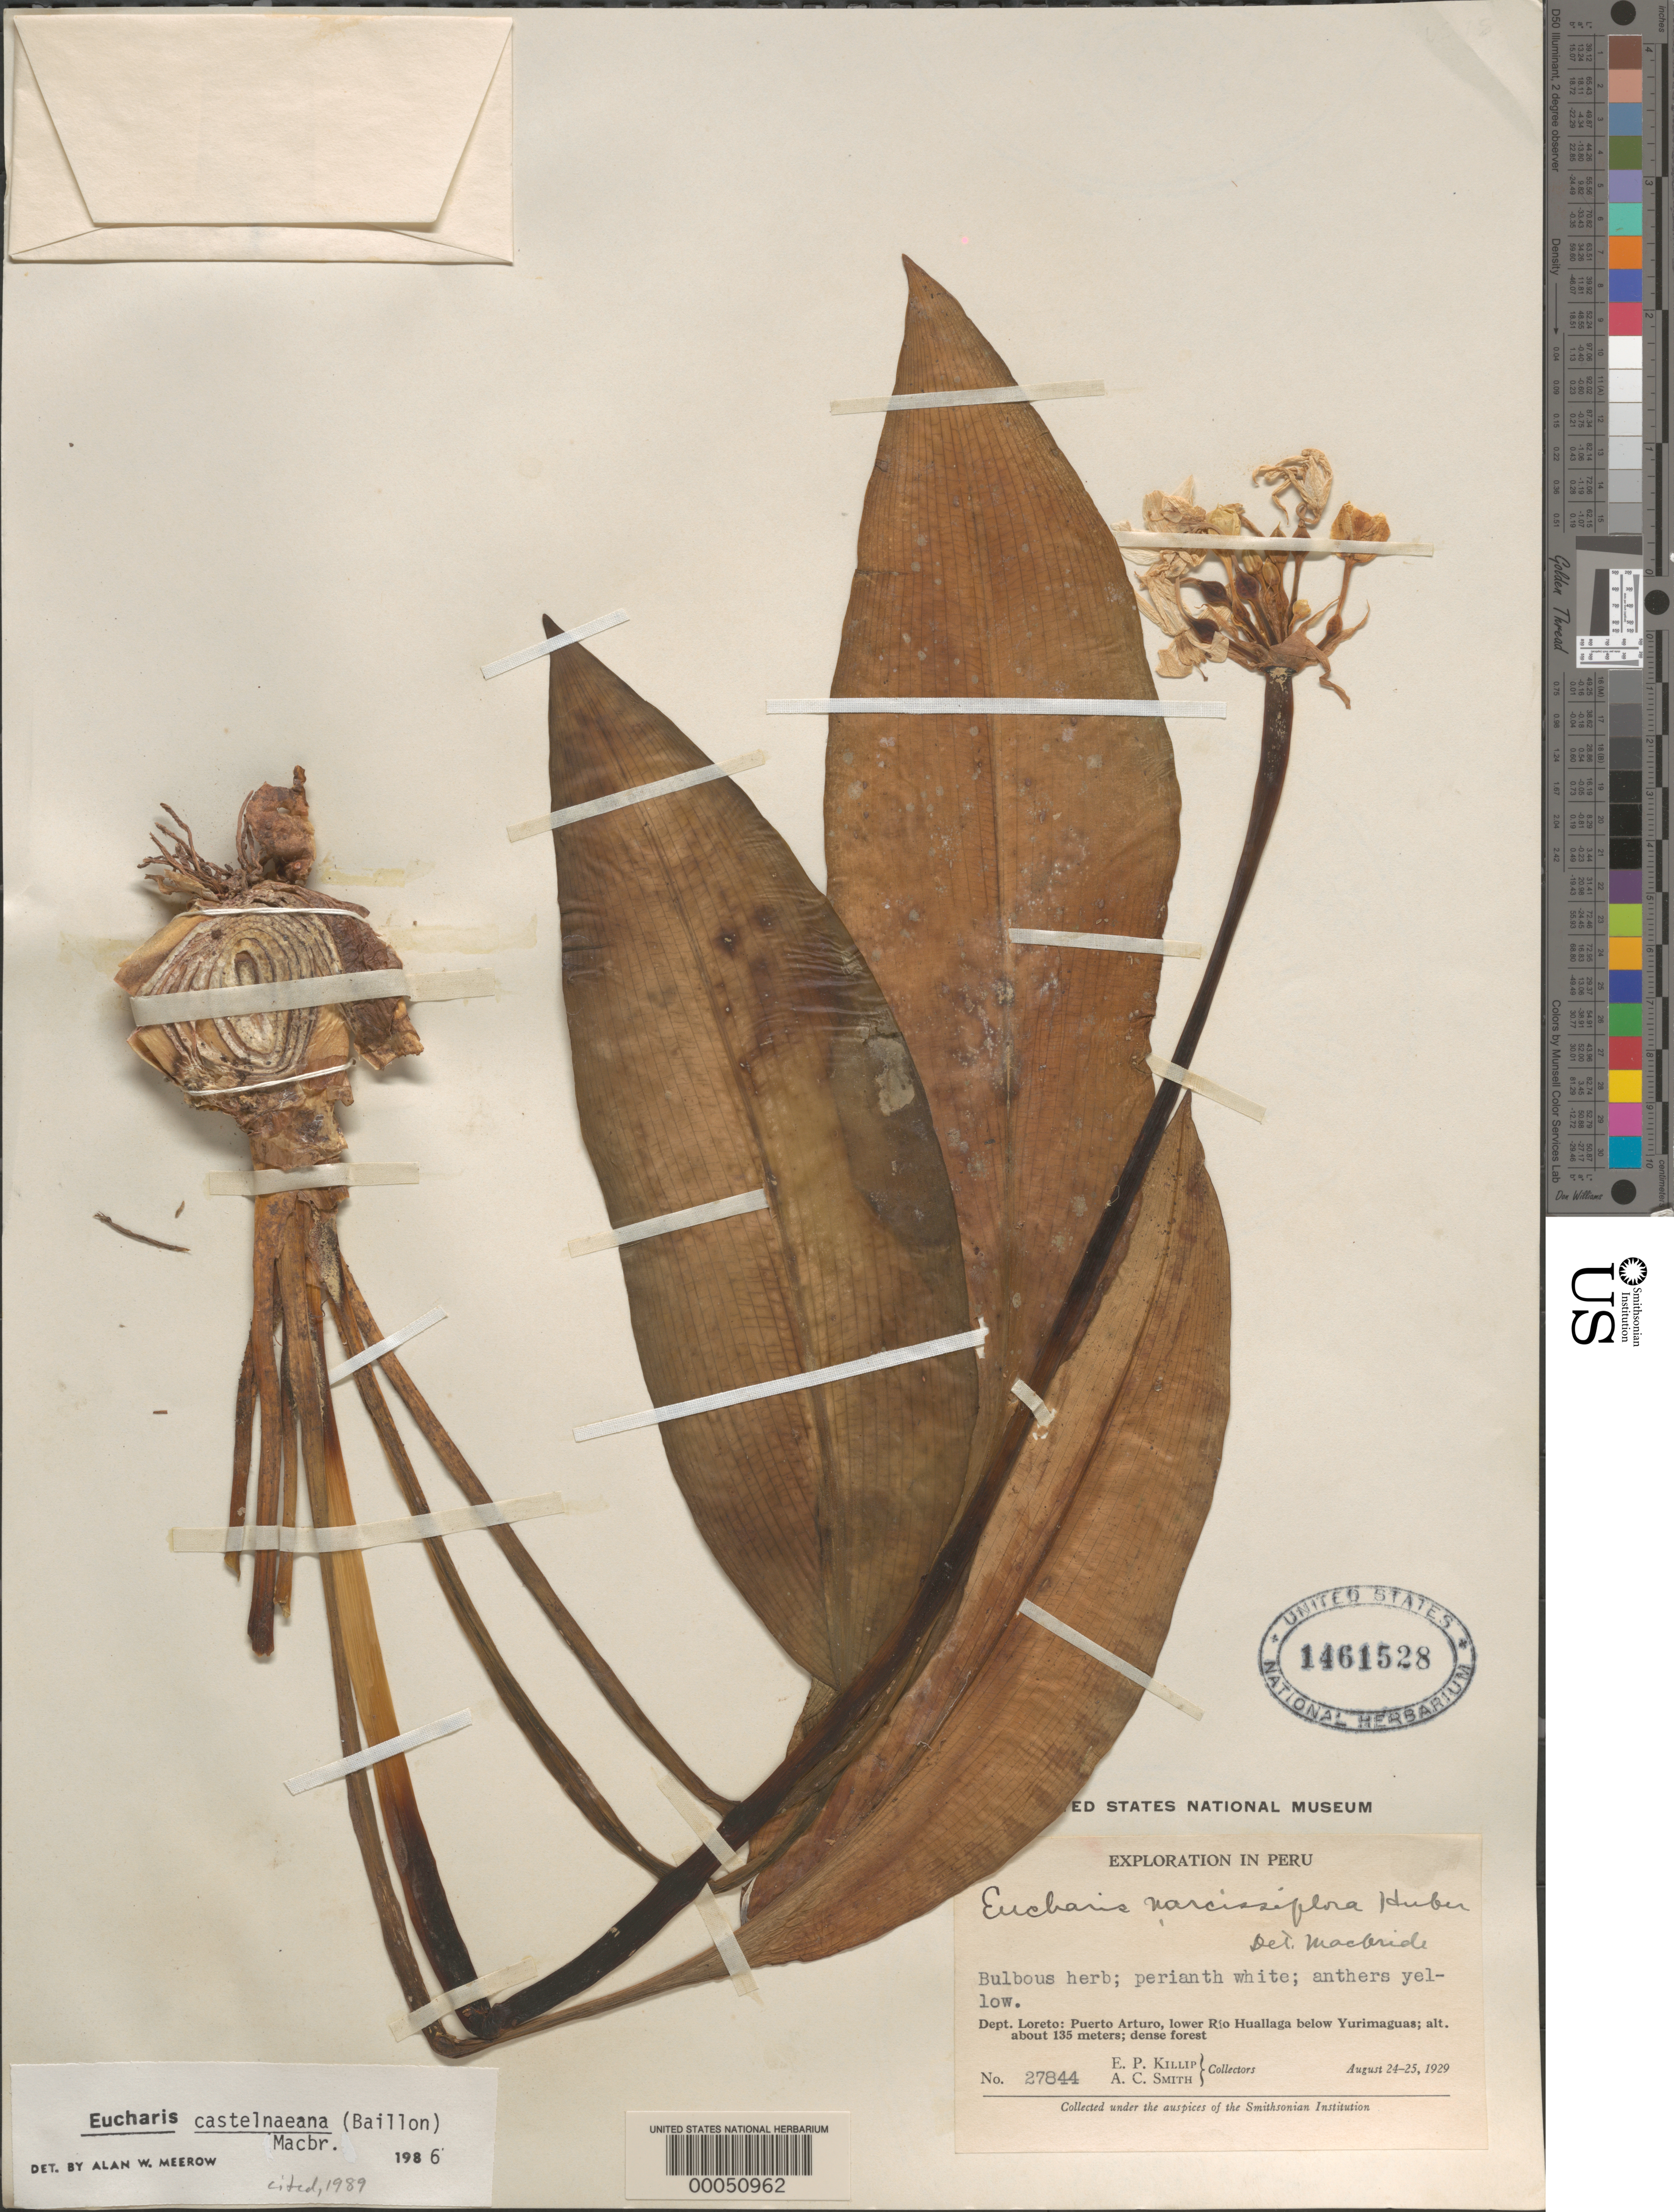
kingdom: Plantae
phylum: Tracheophyta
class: Liliopsida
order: Asparagales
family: Amaryllidaceae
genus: Eucharis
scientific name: Eucharis castelnaeana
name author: (Baill.) J.F. Macbr.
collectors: E. P. Killip & A. C. Smith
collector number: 27844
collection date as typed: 24 Aug 1929 to 25 Aug 1929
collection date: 1929-08-24/1929-08-25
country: Peru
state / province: Loreto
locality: Puerto arturo, lower rio huallaga below yurimaguas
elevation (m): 135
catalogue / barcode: US 1461528